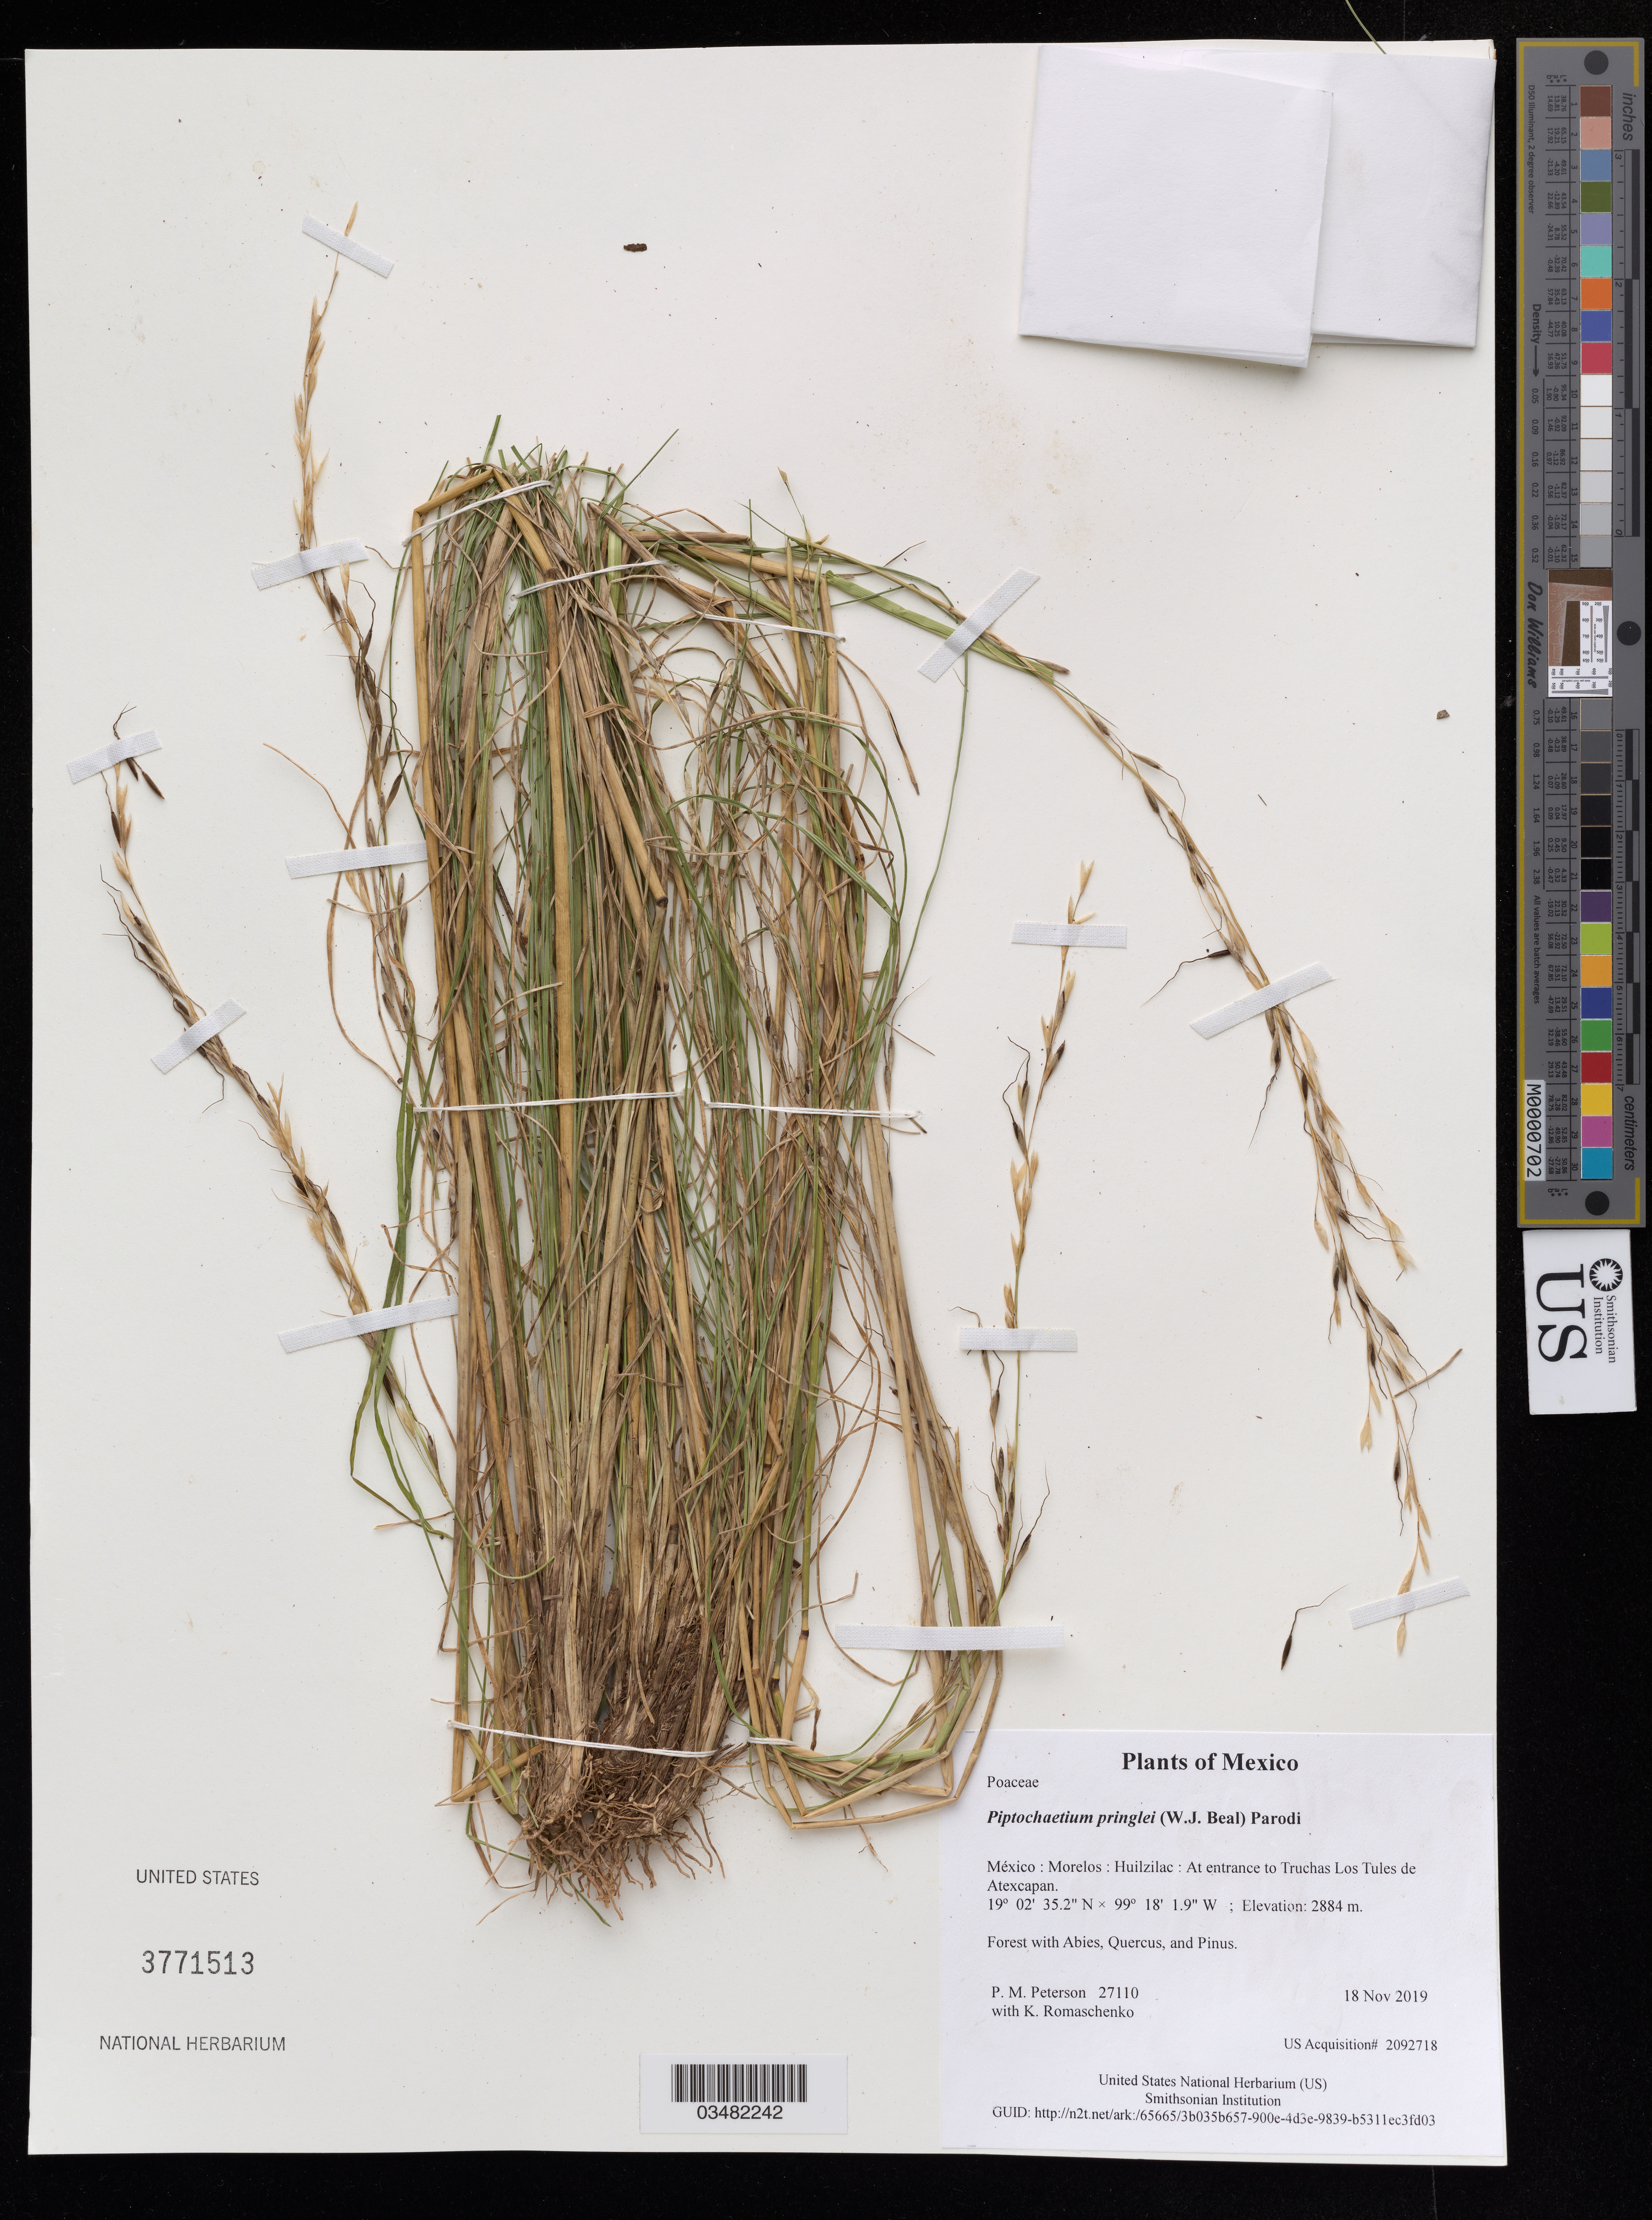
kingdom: Plantae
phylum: Tracheophyta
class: Liliopsida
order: Poales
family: Poaceae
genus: Piptochaetium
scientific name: Piptochaetium pringlei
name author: (W.J. Beal) Parodi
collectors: P. M. Peterson & K. Romaschenko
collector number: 27110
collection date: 2019-11-18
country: México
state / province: Morelos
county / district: Huilzilac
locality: At entrance to Truchas Los Tules de Atexcapan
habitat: Forest with Abies, Quercus, and Pinus.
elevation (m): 2884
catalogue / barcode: US 3771513